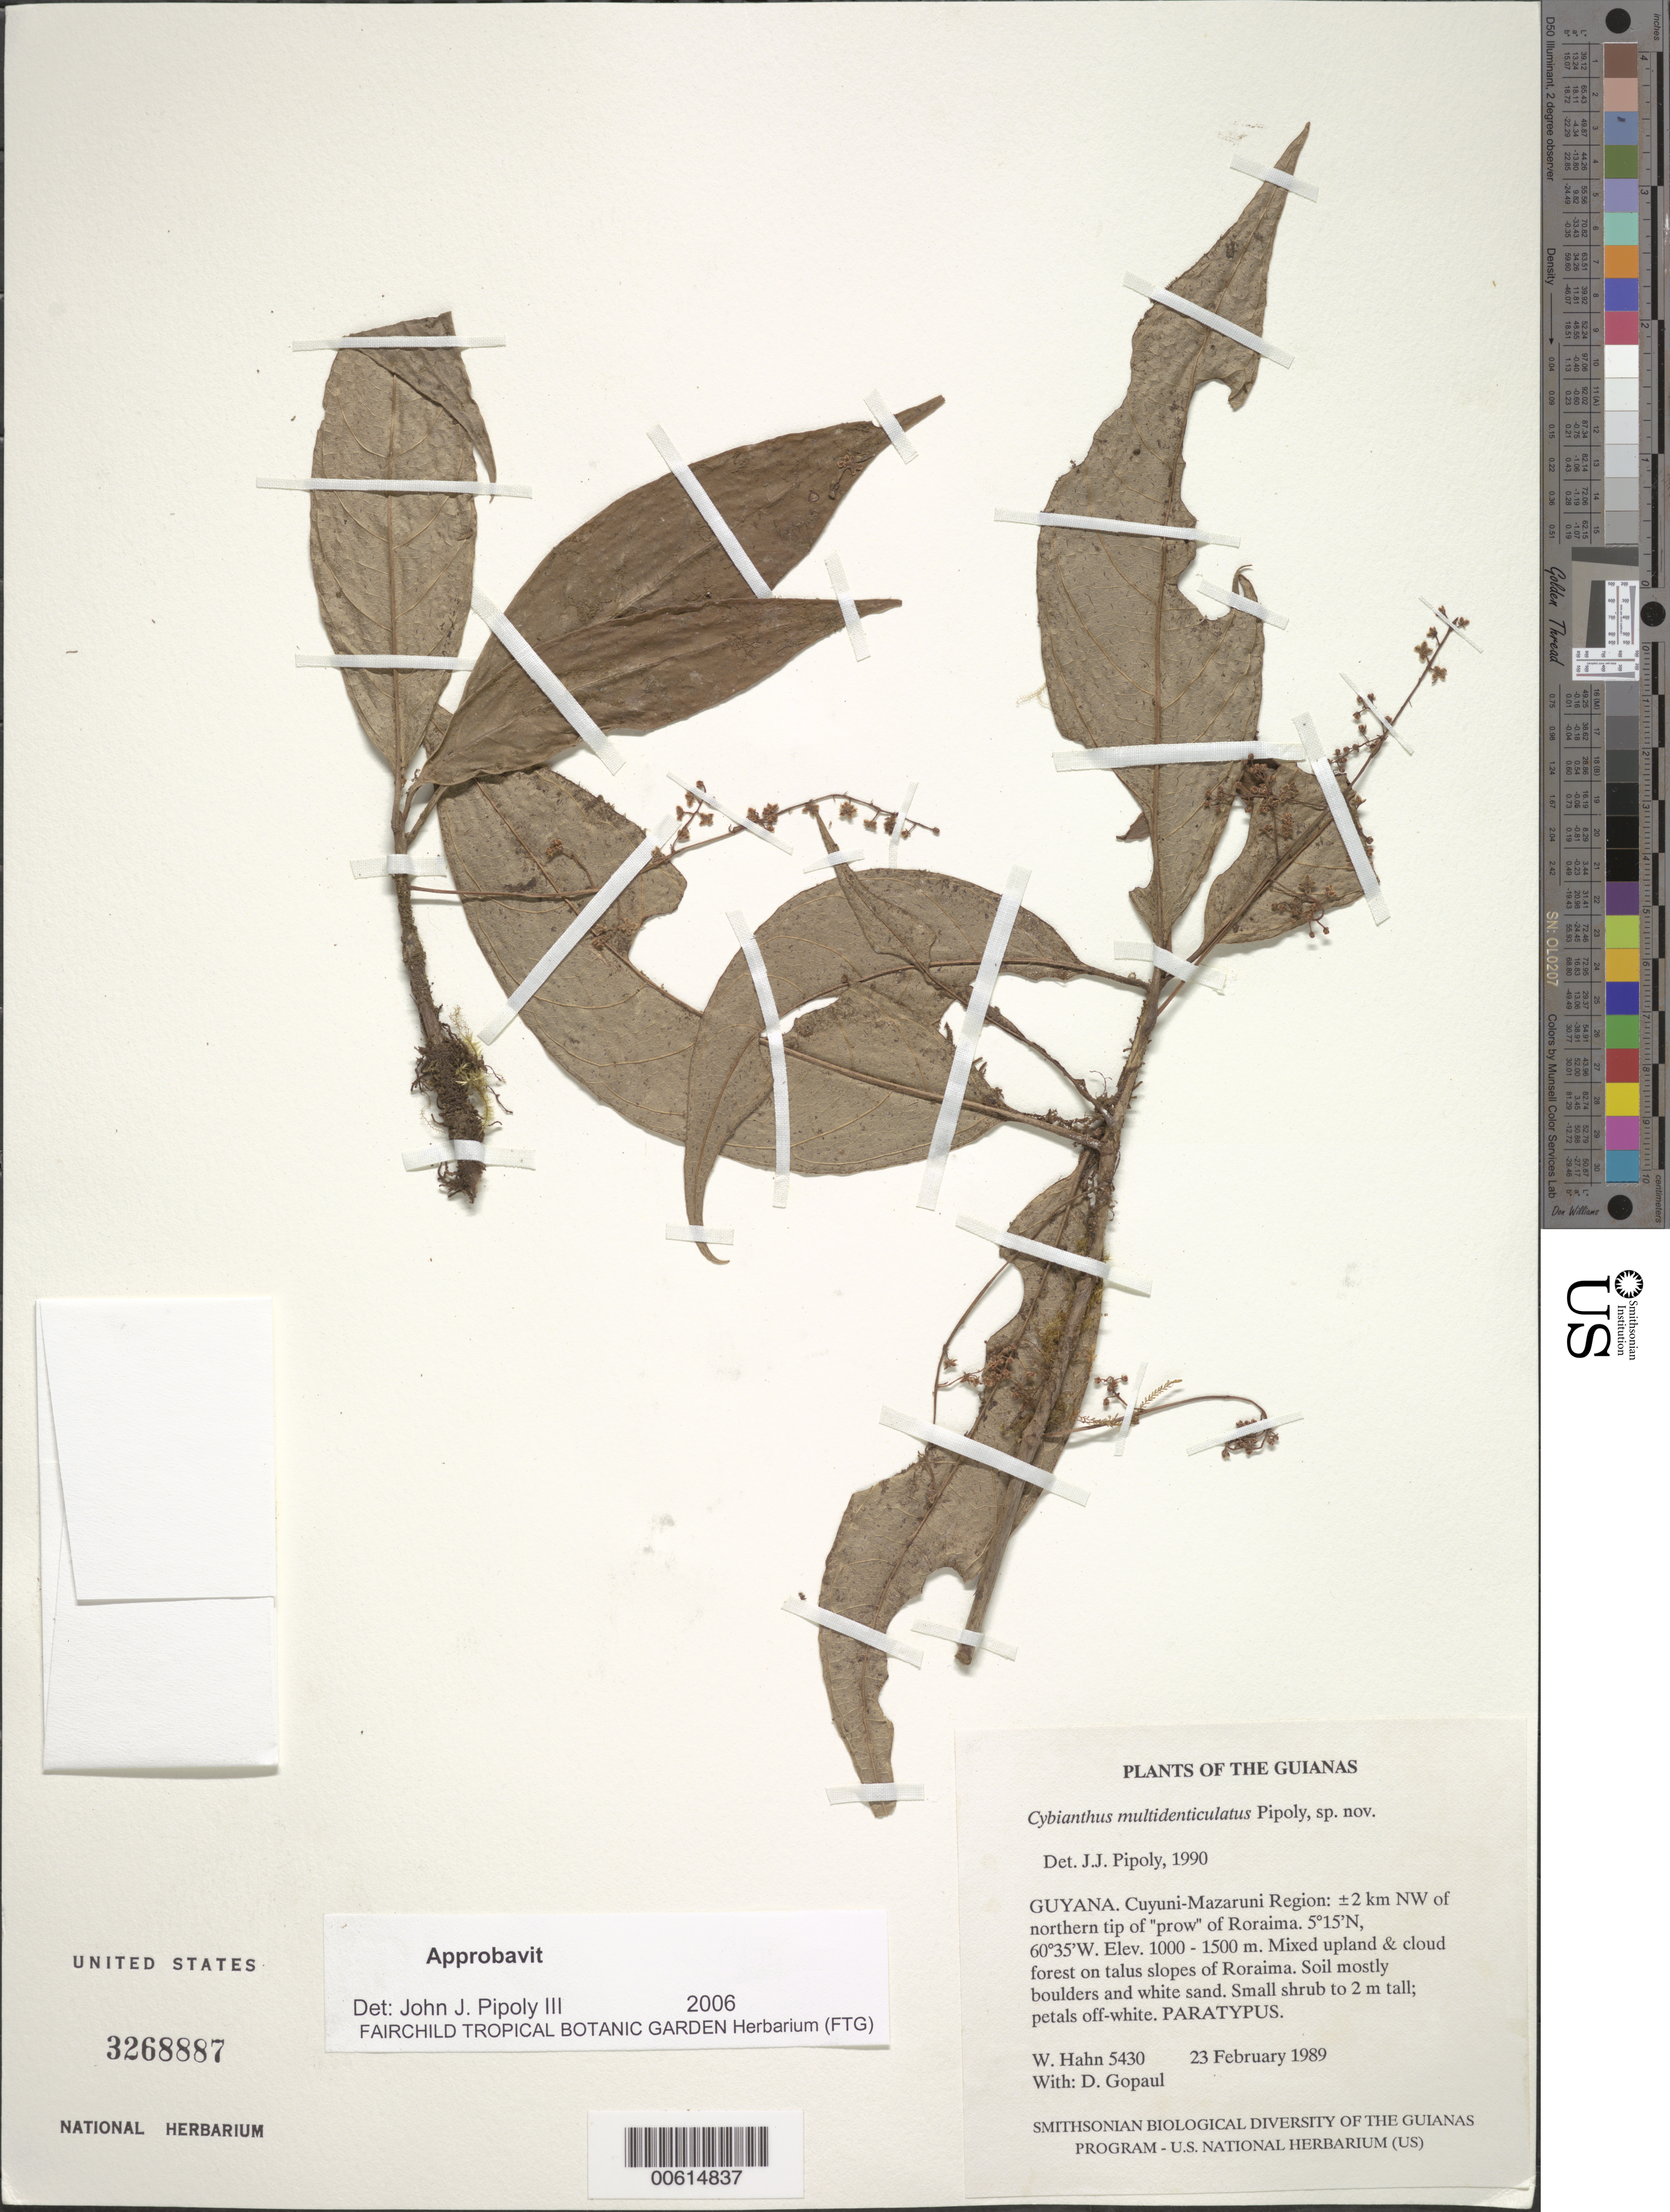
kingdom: Plantae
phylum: Tracheophyta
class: Magnoliopsida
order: Ericales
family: Primulaceae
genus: Cybianthus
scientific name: Cybianthus multidenticulatus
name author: Pipoly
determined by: Pipoly, J. J., III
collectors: W. Hahn & D. Gopaul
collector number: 5430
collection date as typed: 23 February 1989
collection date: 1989-02-23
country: Guyana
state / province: Cuyuni-Mazaruni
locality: ±2 km NW of northern tip of "prow" of Roraima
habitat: Mixed upland & cloud forest on talus slopes of Roraima. Soil mostly boulders and white sand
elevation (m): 1000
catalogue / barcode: US 3268887